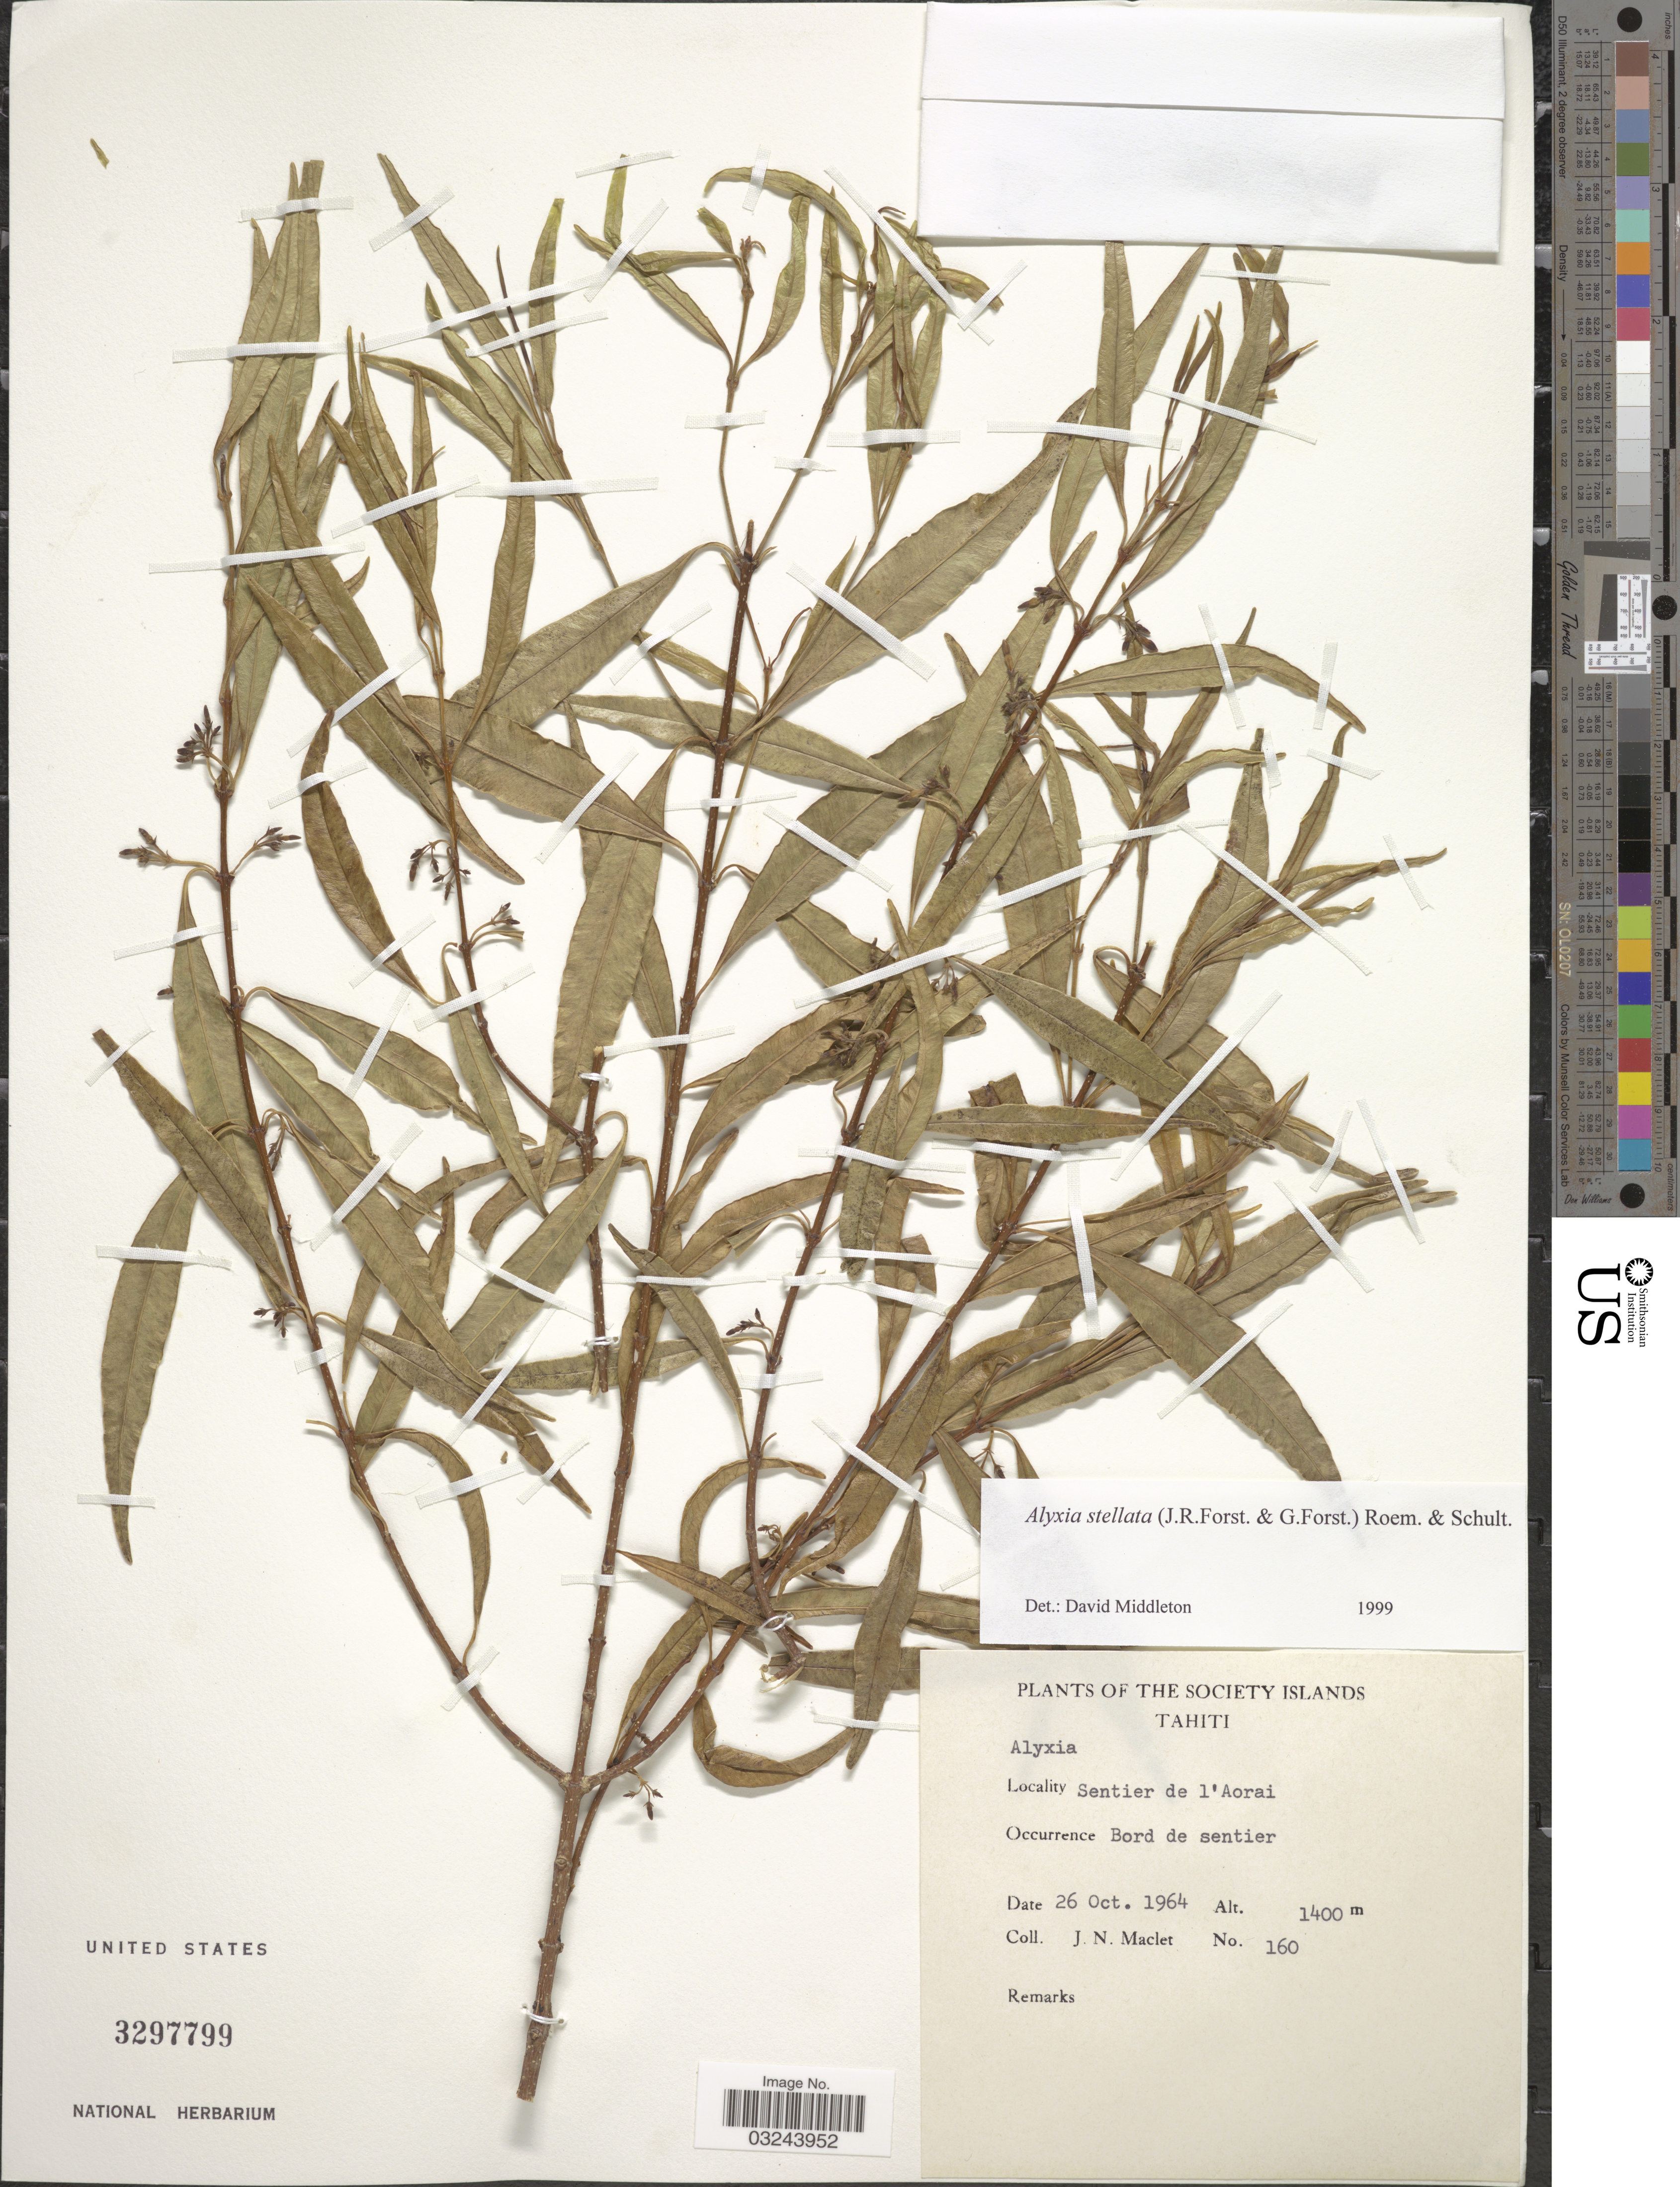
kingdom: Plantae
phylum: Tracheophyta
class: Magnoliopsida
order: Gentianales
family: Apocynaceae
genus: Alyxia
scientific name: Alyxia stellata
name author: (J.R. Forst. & G. Forst.) Roem. & Schult.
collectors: J. Maclet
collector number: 160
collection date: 1964-10-26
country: French Polynesia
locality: Society Islands. Tahiti. Sentier de l'Aorai.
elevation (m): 1400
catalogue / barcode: US 3297799